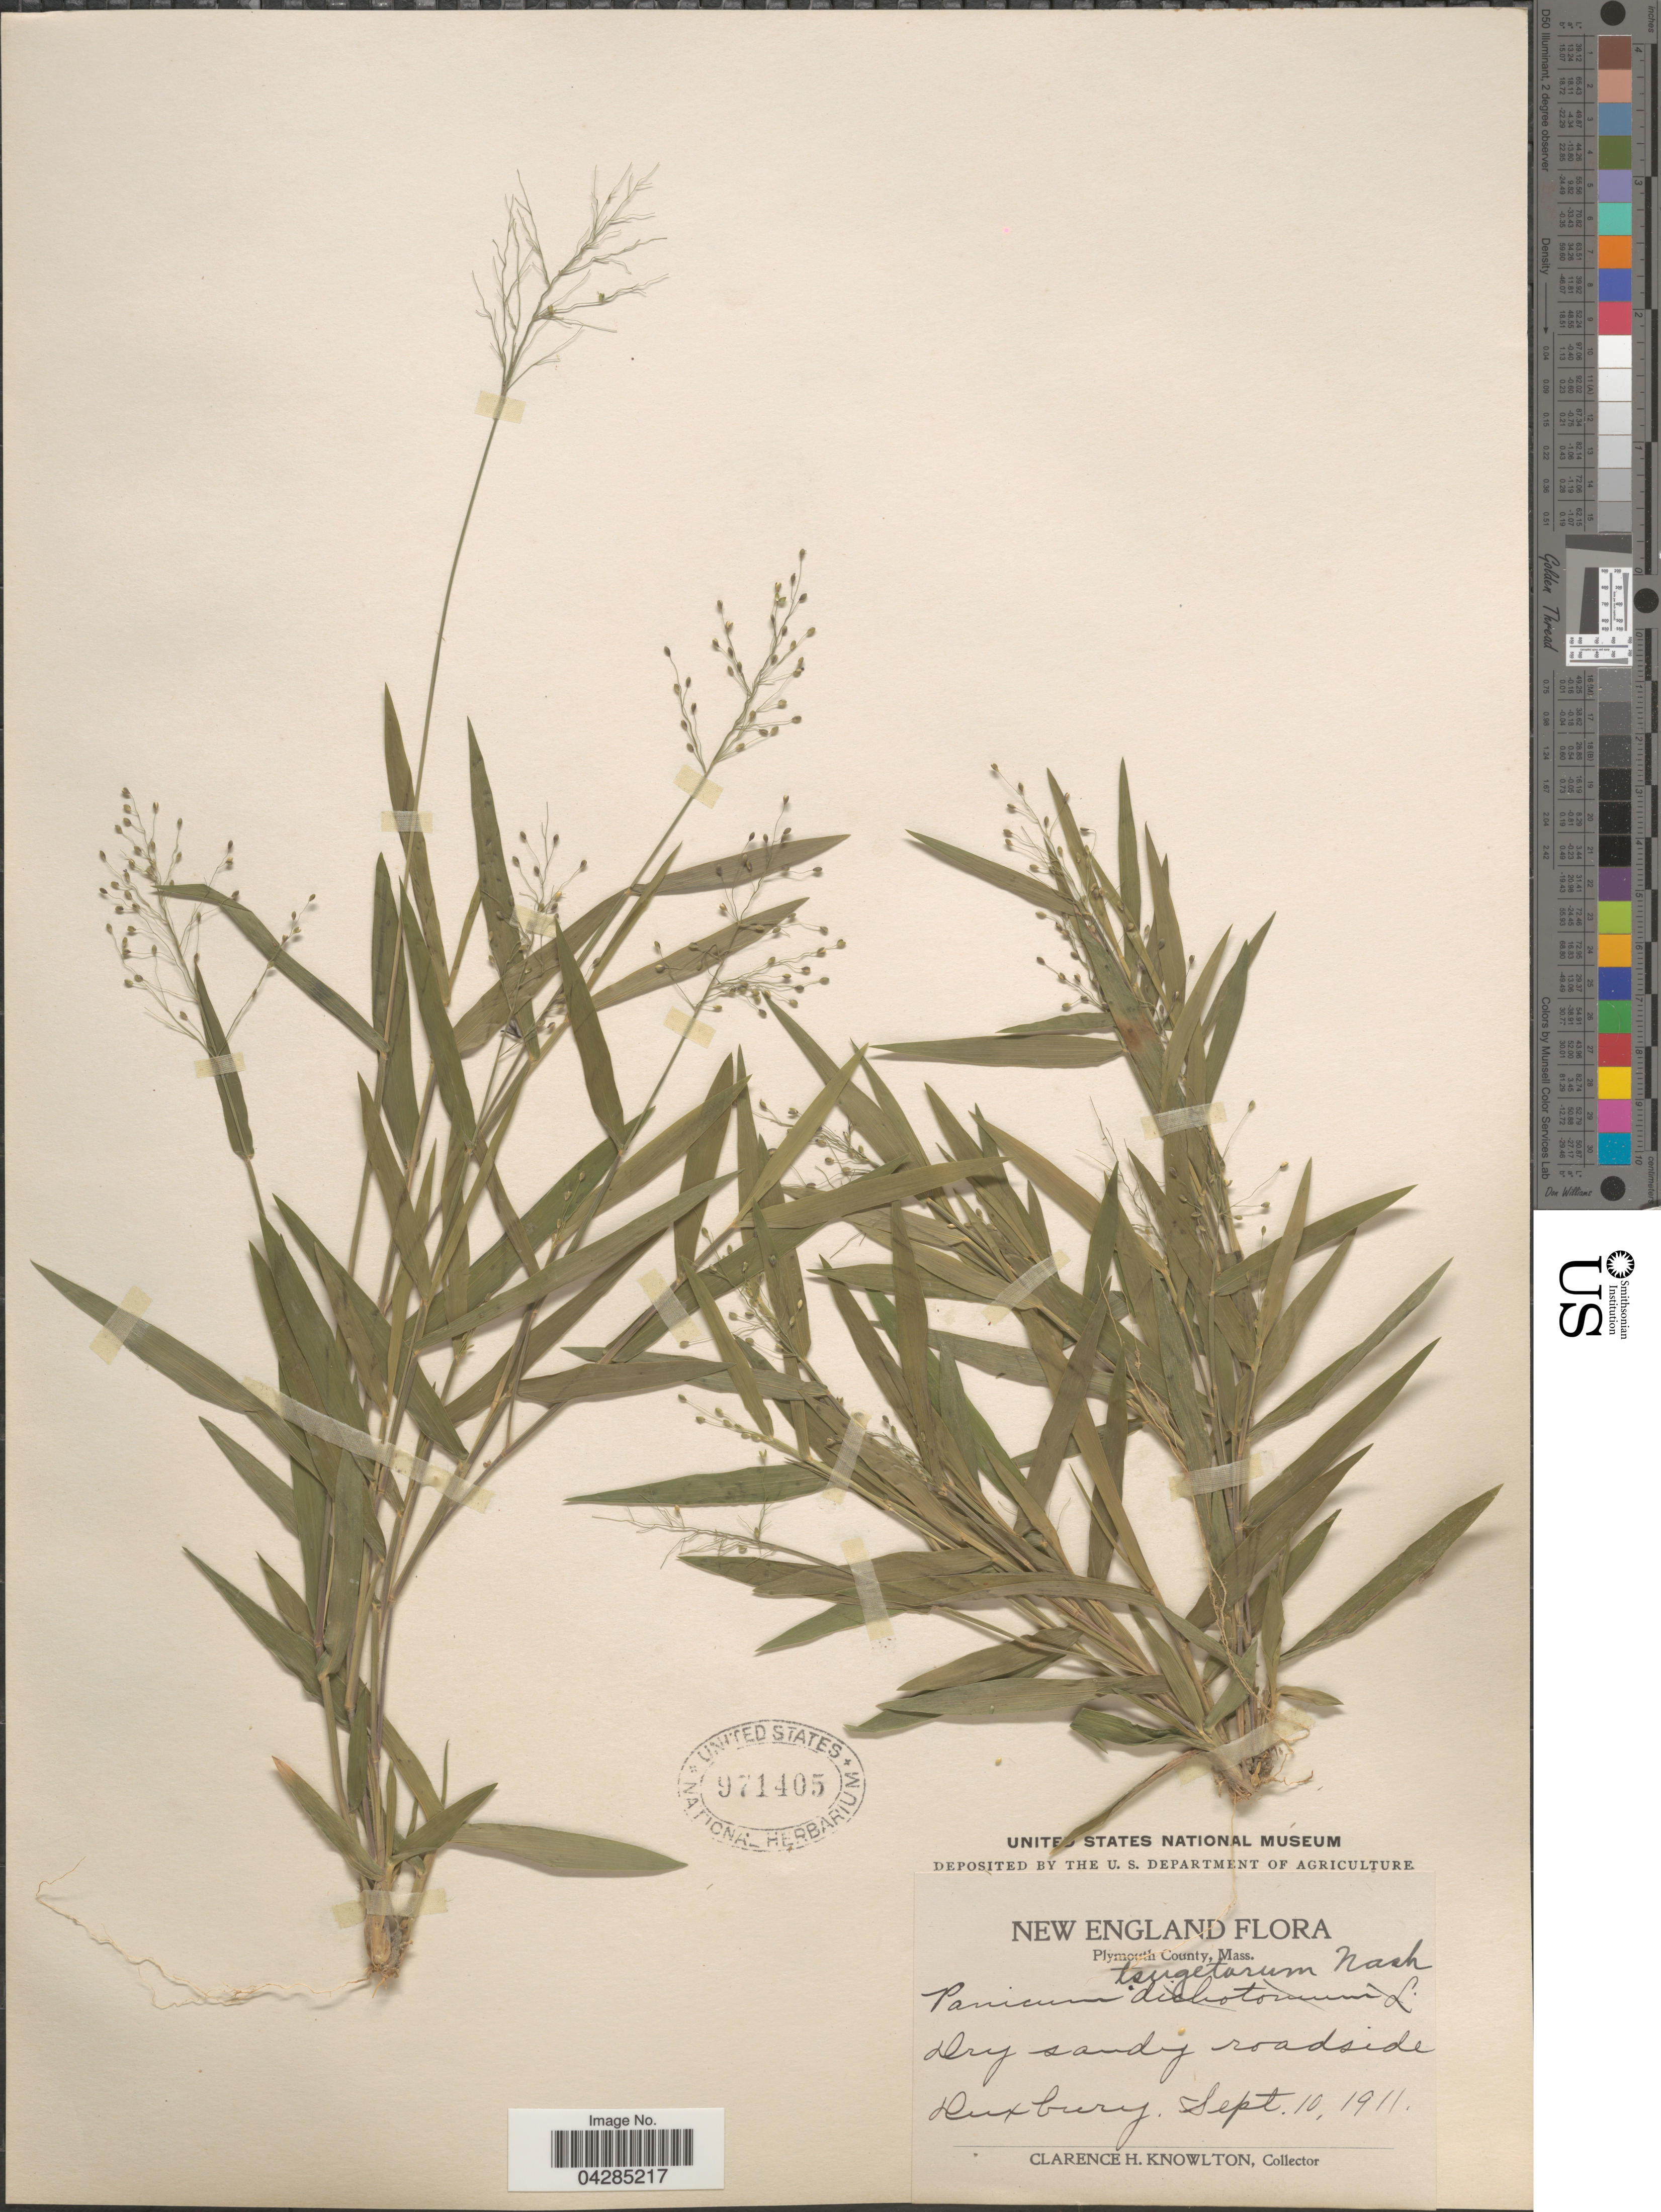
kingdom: Plantae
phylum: Tracheophyta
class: Liliopsida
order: Poales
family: Poaceae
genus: Dichanthelium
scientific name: Dichanthelium portoricense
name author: (Desv. ex Ham.) B.F. Hansen & Wunderlin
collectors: C. H. Knowlton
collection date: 1911-09-10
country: United States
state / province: Massachusetts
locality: New England. Plymouth County. Dry sandy roadside Roxbury.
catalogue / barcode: US 971405